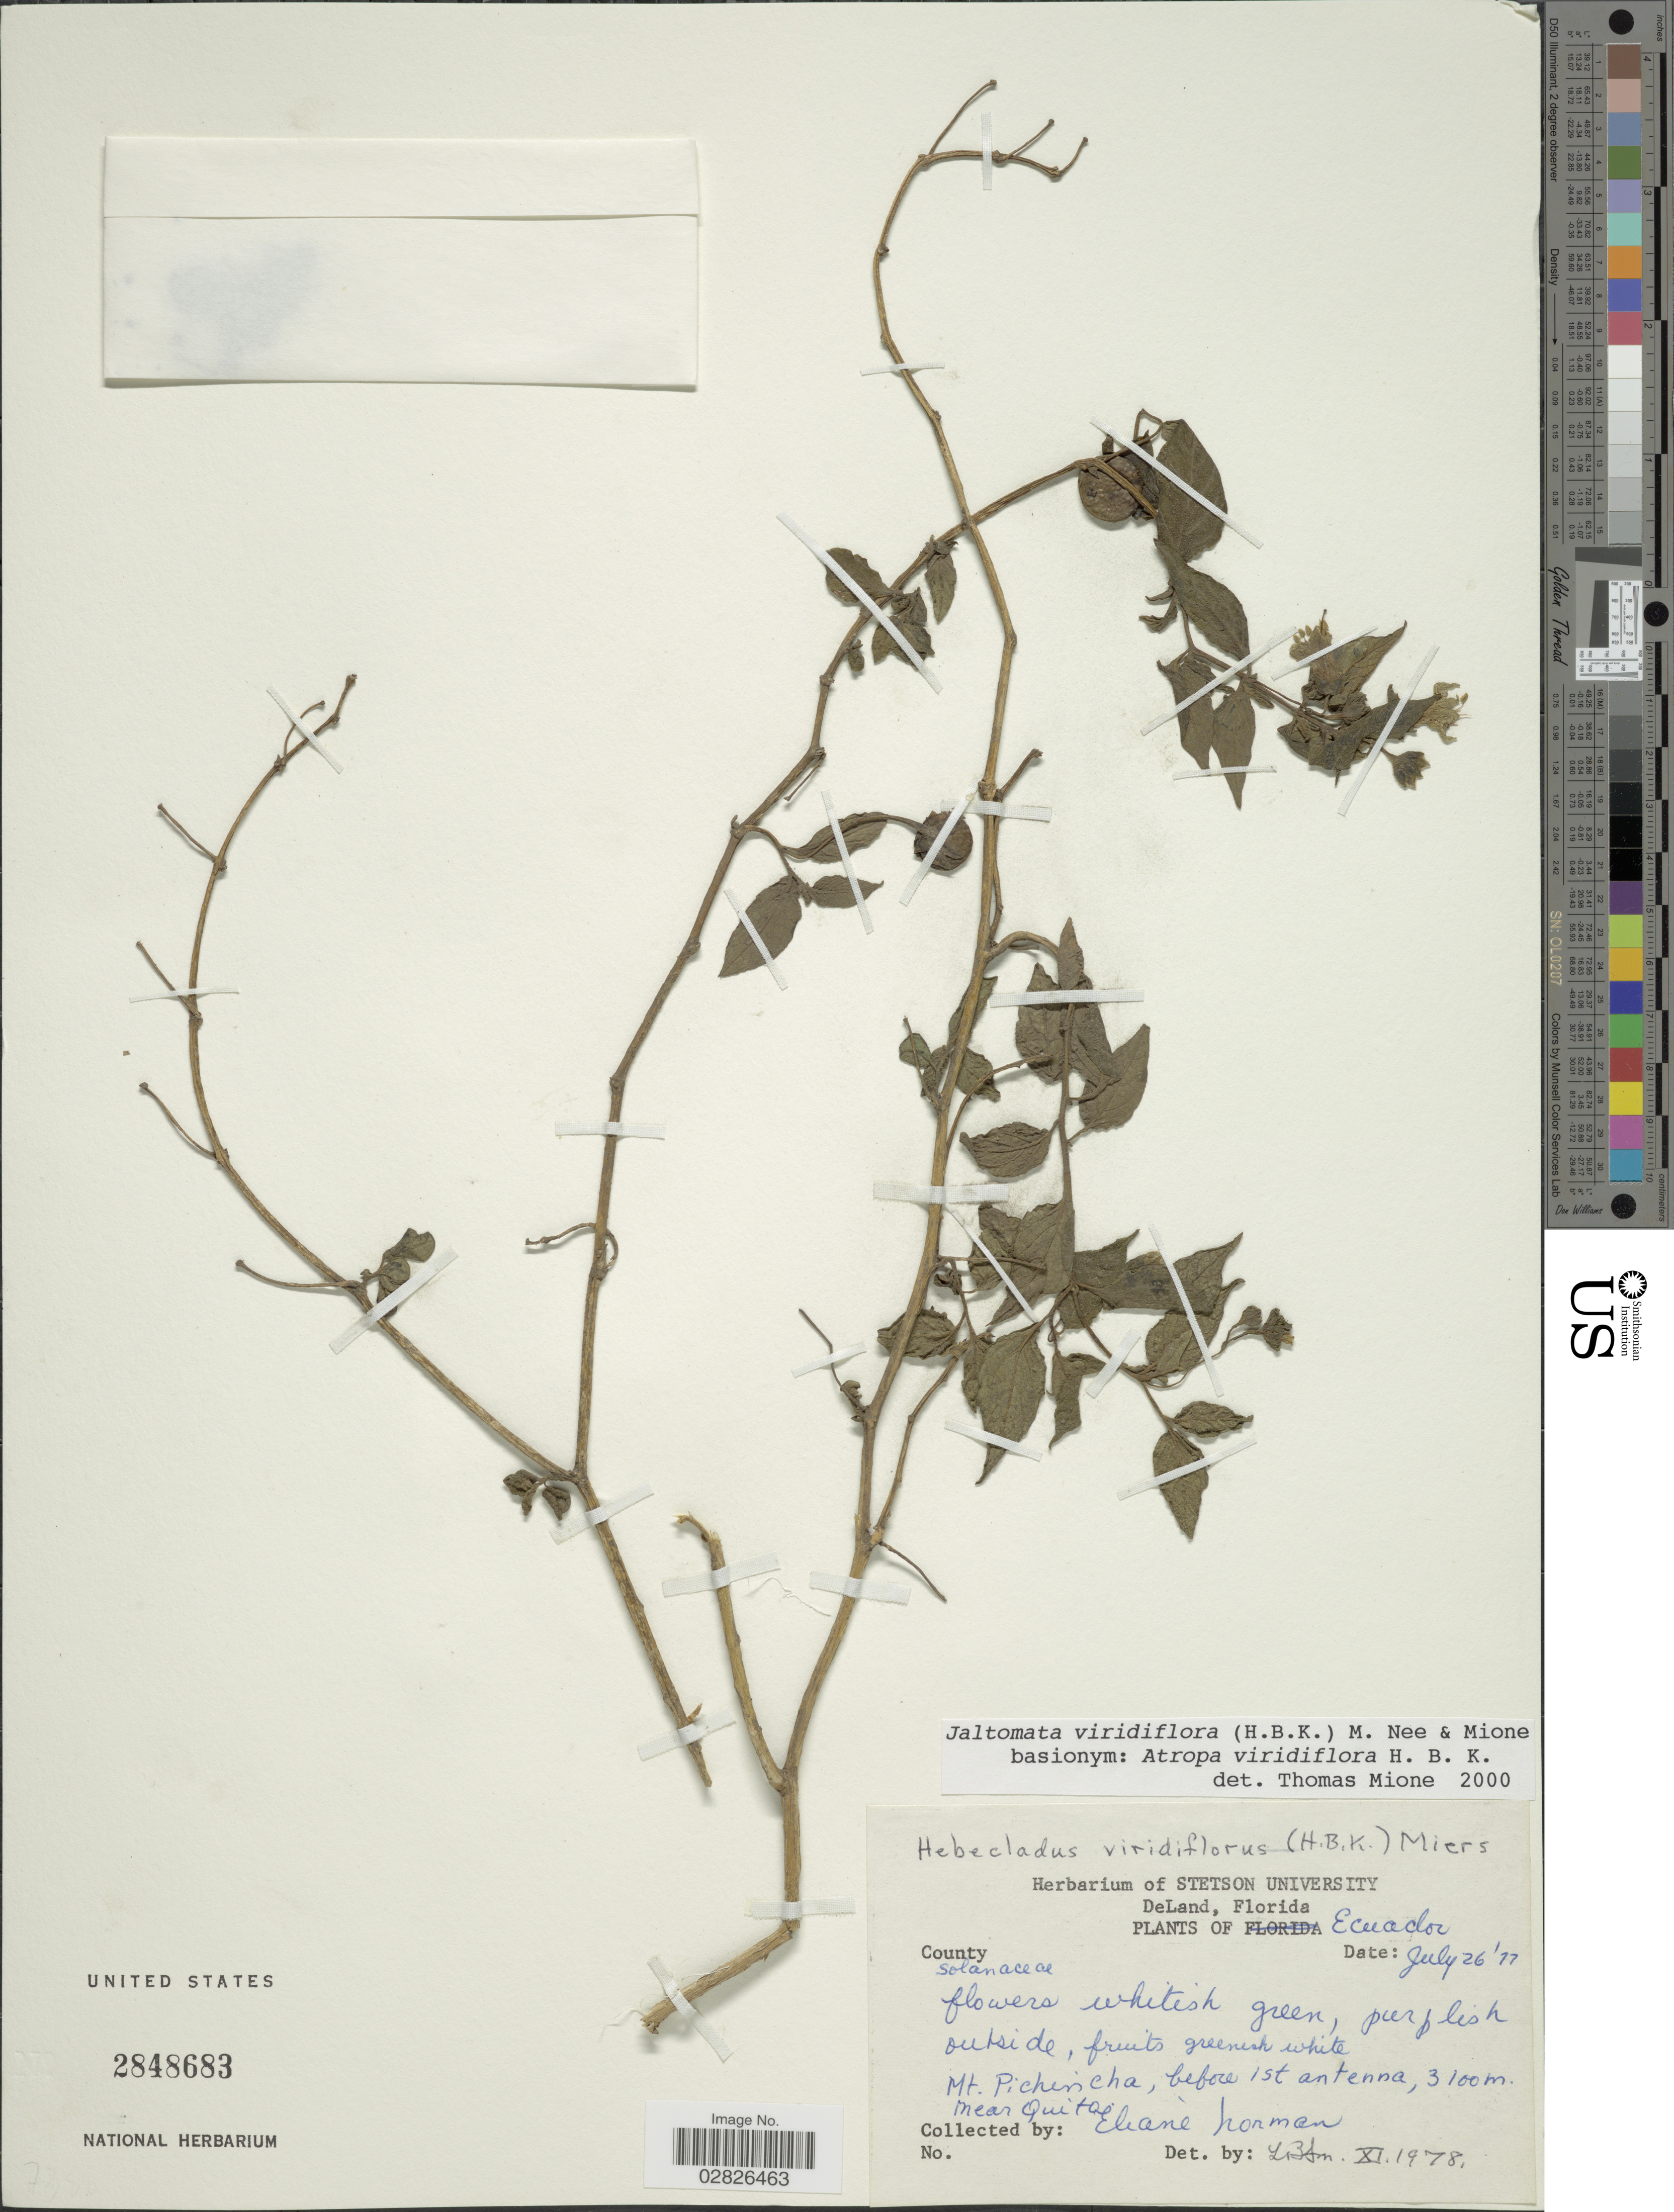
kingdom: Plantae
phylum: Tracheophyta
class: Magnoliopsida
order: Solanales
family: Solanaceae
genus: Jaltomata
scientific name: Jaltomata virdiflora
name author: (Kunth) M. Nee & Mione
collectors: E. Norman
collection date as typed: Transcribed d/m/y: 26/7/77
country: Ecuador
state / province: Pichincha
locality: Mt. Pichincha, before 1st antenna, near Quital.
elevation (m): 3100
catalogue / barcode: US 2848683